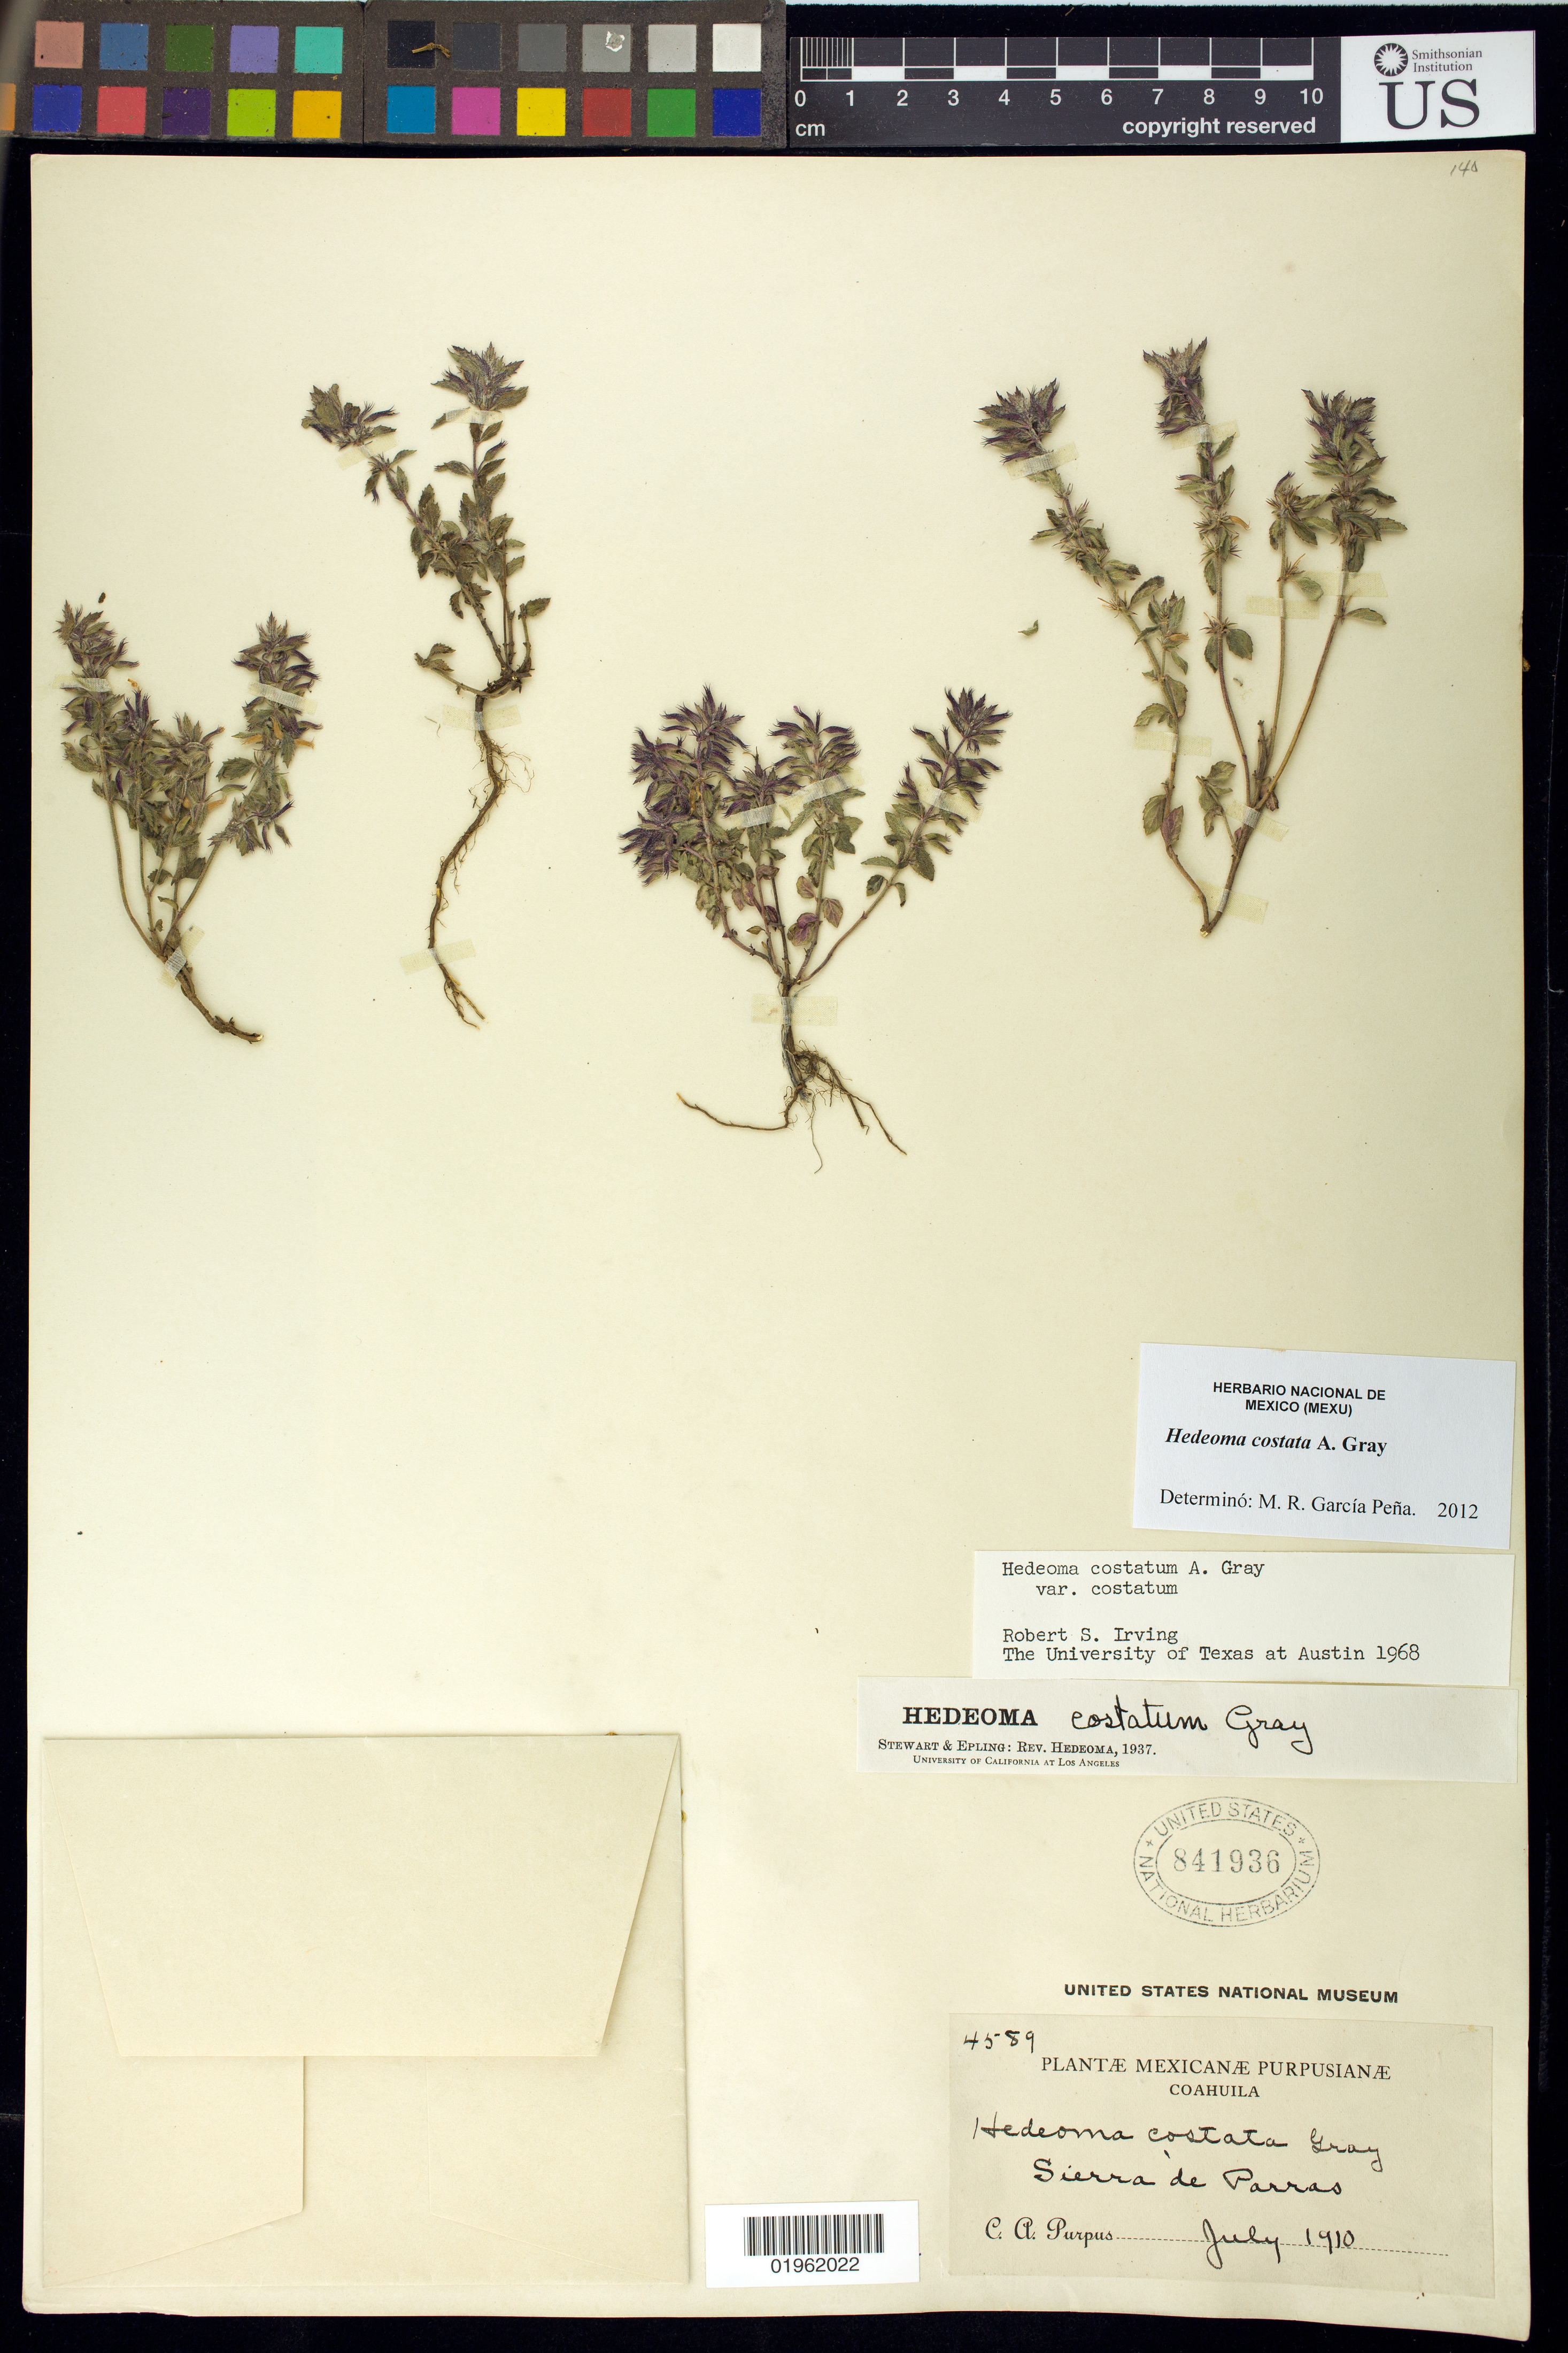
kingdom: Plantae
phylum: Tracheophyta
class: Magnoliopsida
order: Lamiales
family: Lamiaceae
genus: Hedeoma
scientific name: Hedeoma costata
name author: A. Gray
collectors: C. A. Purpus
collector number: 4559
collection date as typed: Jul 1910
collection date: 1910-07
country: Mexico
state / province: Coahuila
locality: Sierra de Parras.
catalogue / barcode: US 841936